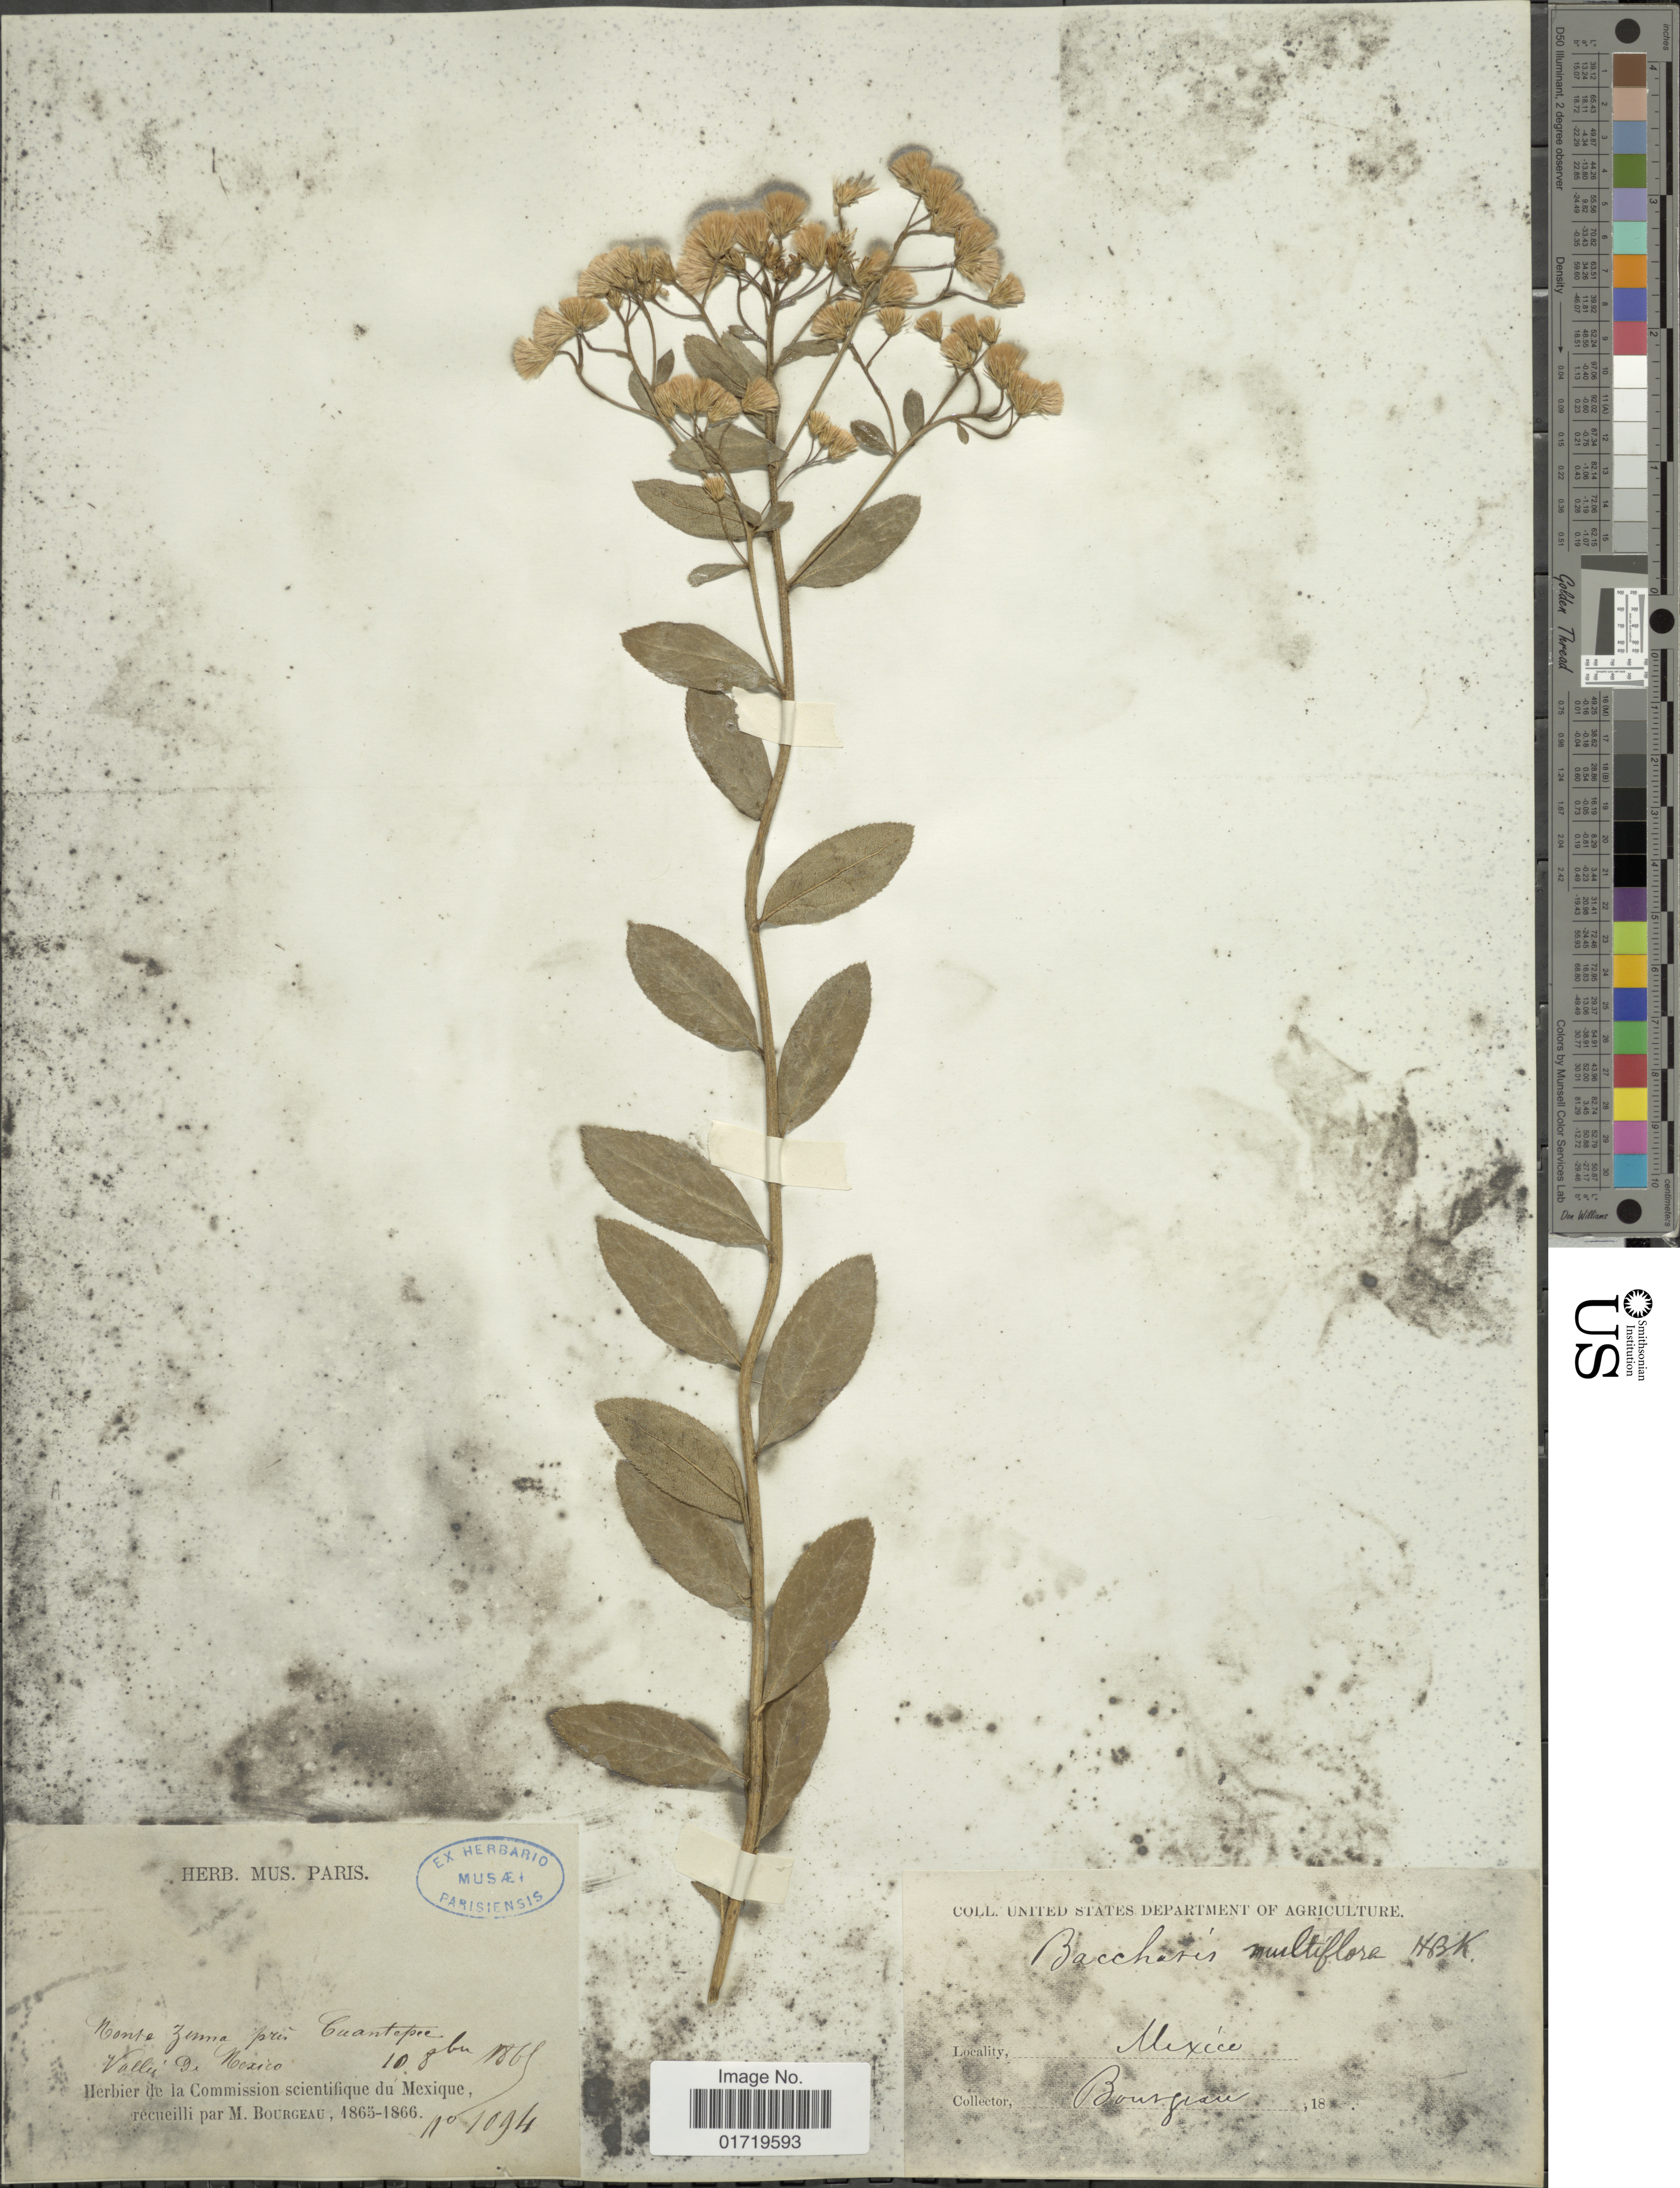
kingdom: Plantae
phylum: Tracheophyta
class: Magnoliopsida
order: Asterales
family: Asteraceae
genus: Baccharis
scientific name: Baccharis multiflora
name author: Kunth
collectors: M. Bourgeau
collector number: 1094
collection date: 1869-10-10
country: Mexico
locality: Monte Zuma pres Guantepec, Vallee de Mexico